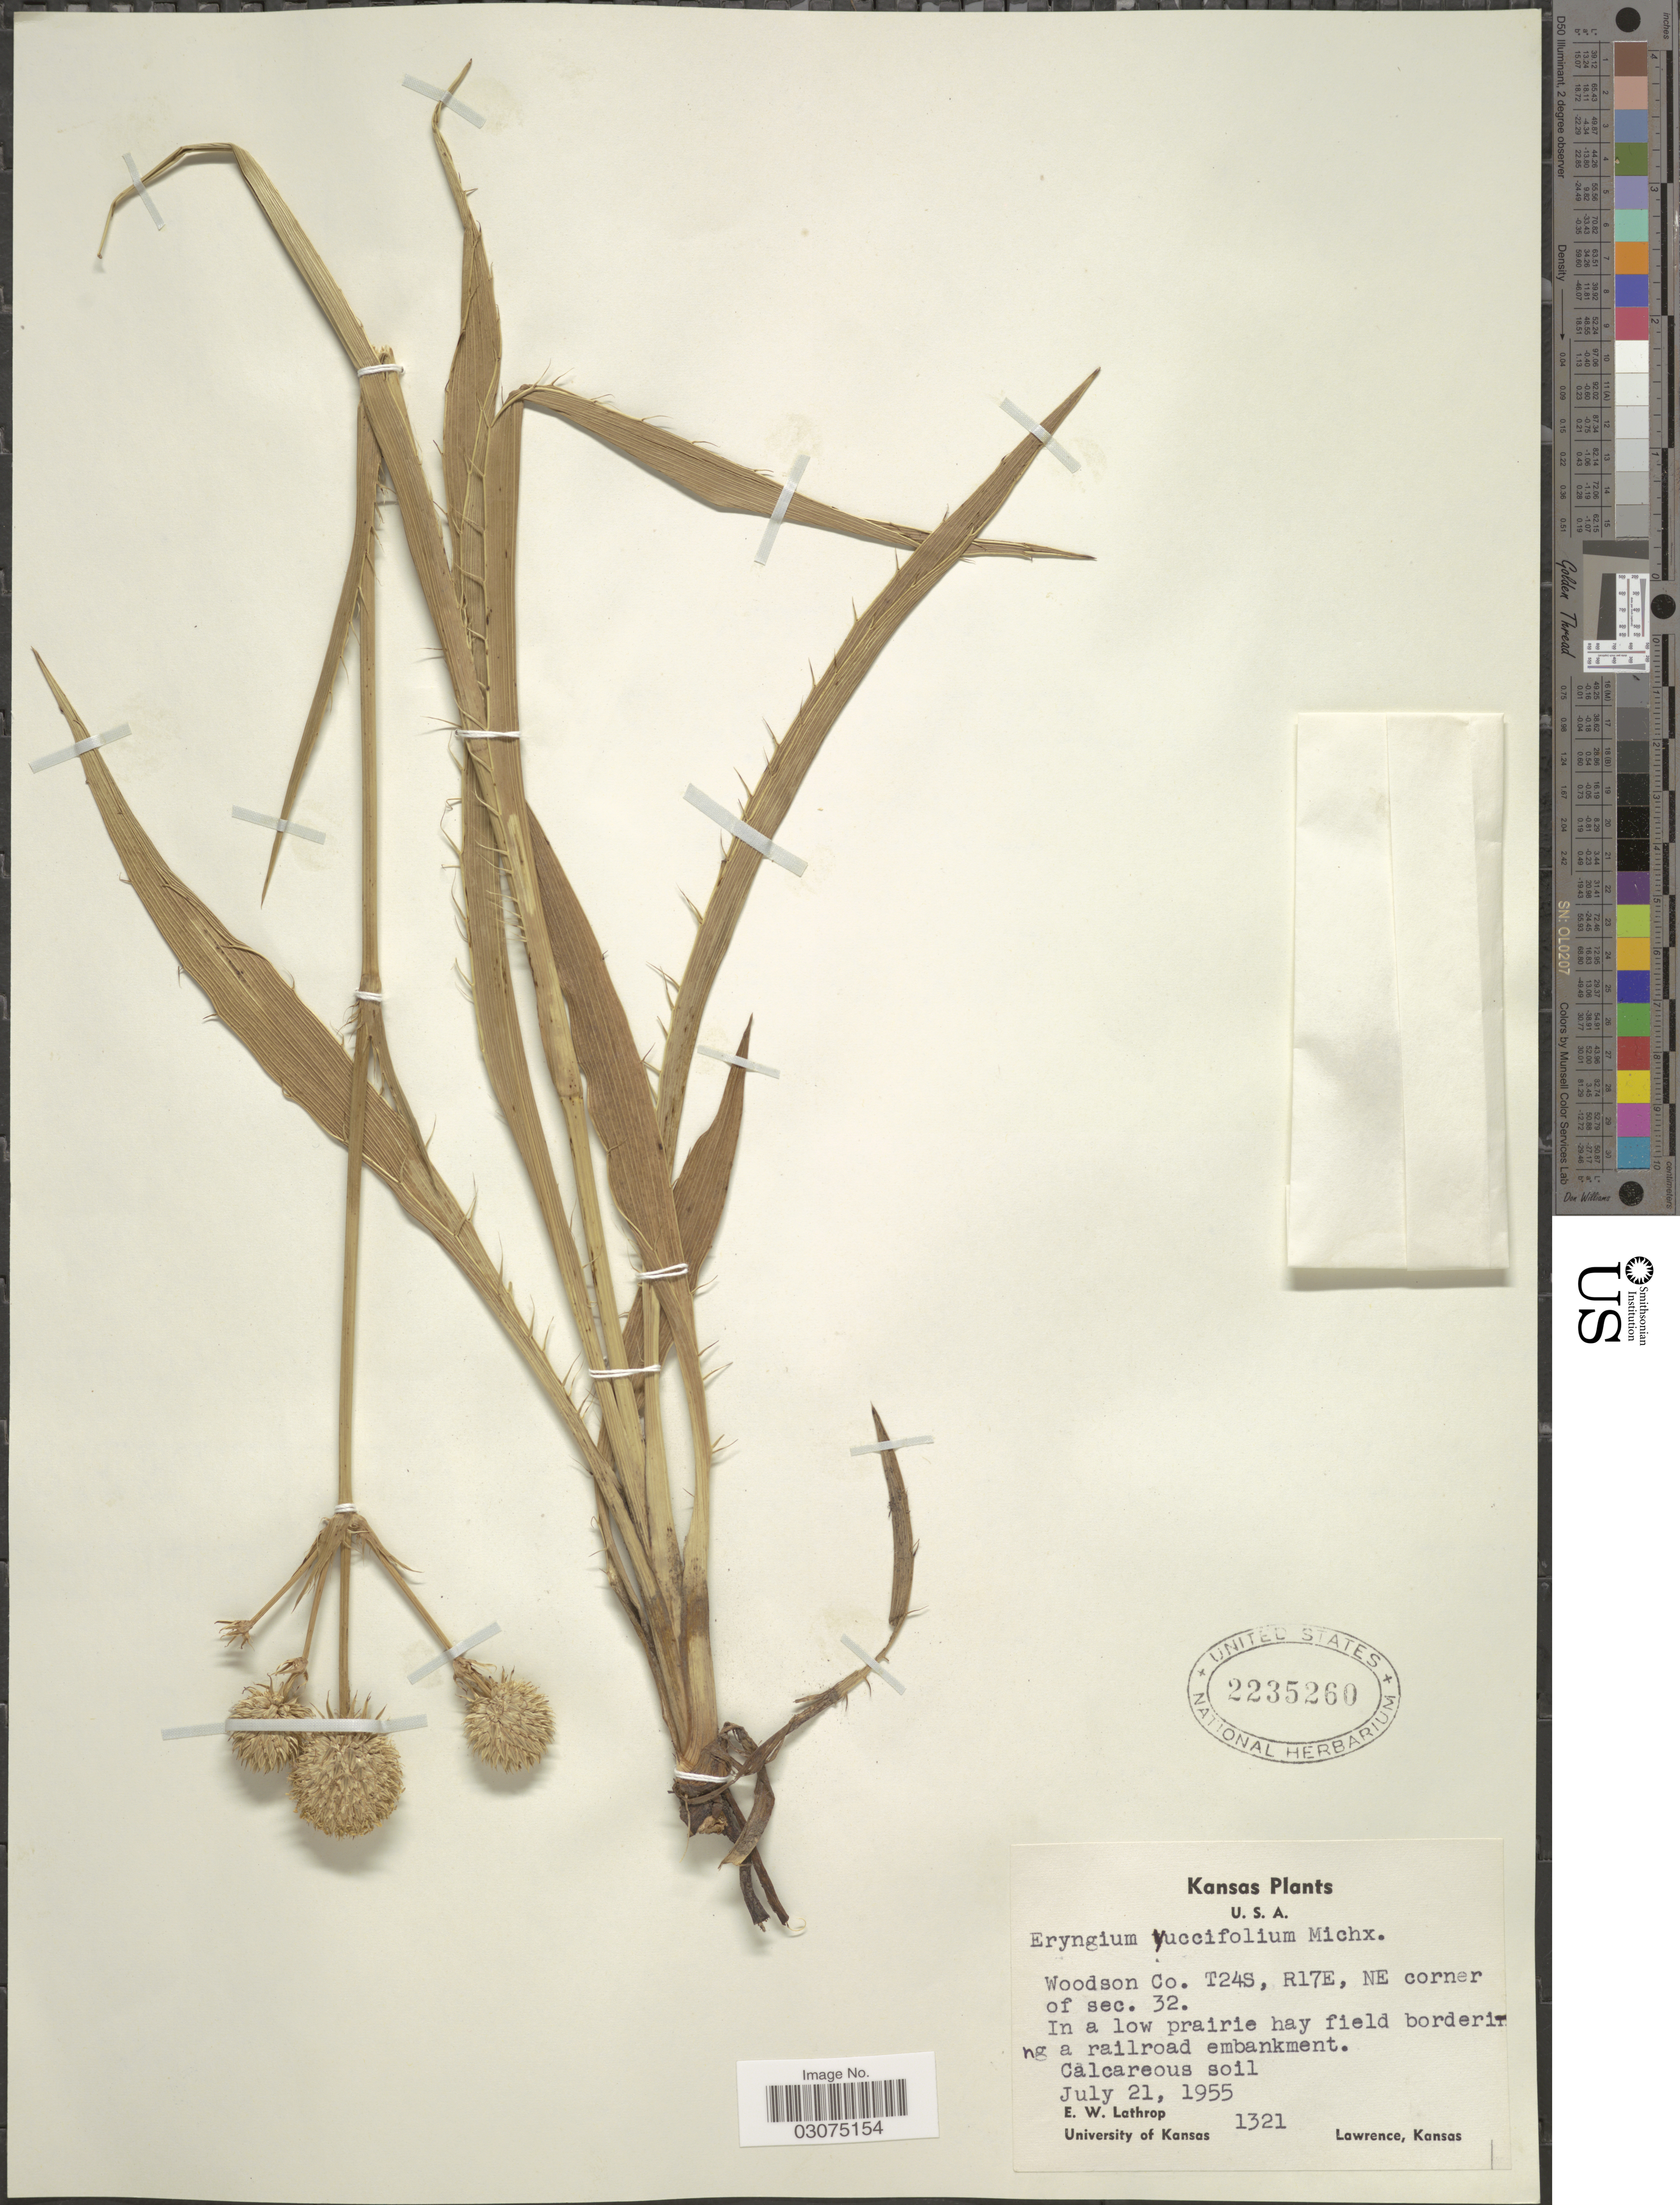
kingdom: Plantae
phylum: Tracheophyta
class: Magnoliopsida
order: Apiales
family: Apiaceae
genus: Eryngium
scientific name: Eryngium yuccifolium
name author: Michx.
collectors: E. W. Lathrop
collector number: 1321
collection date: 1955-07-21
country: United States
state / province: Kansas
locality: Woodson Co. T24S, R17E, NE corner of sec. 32.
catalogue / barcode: US 2235260